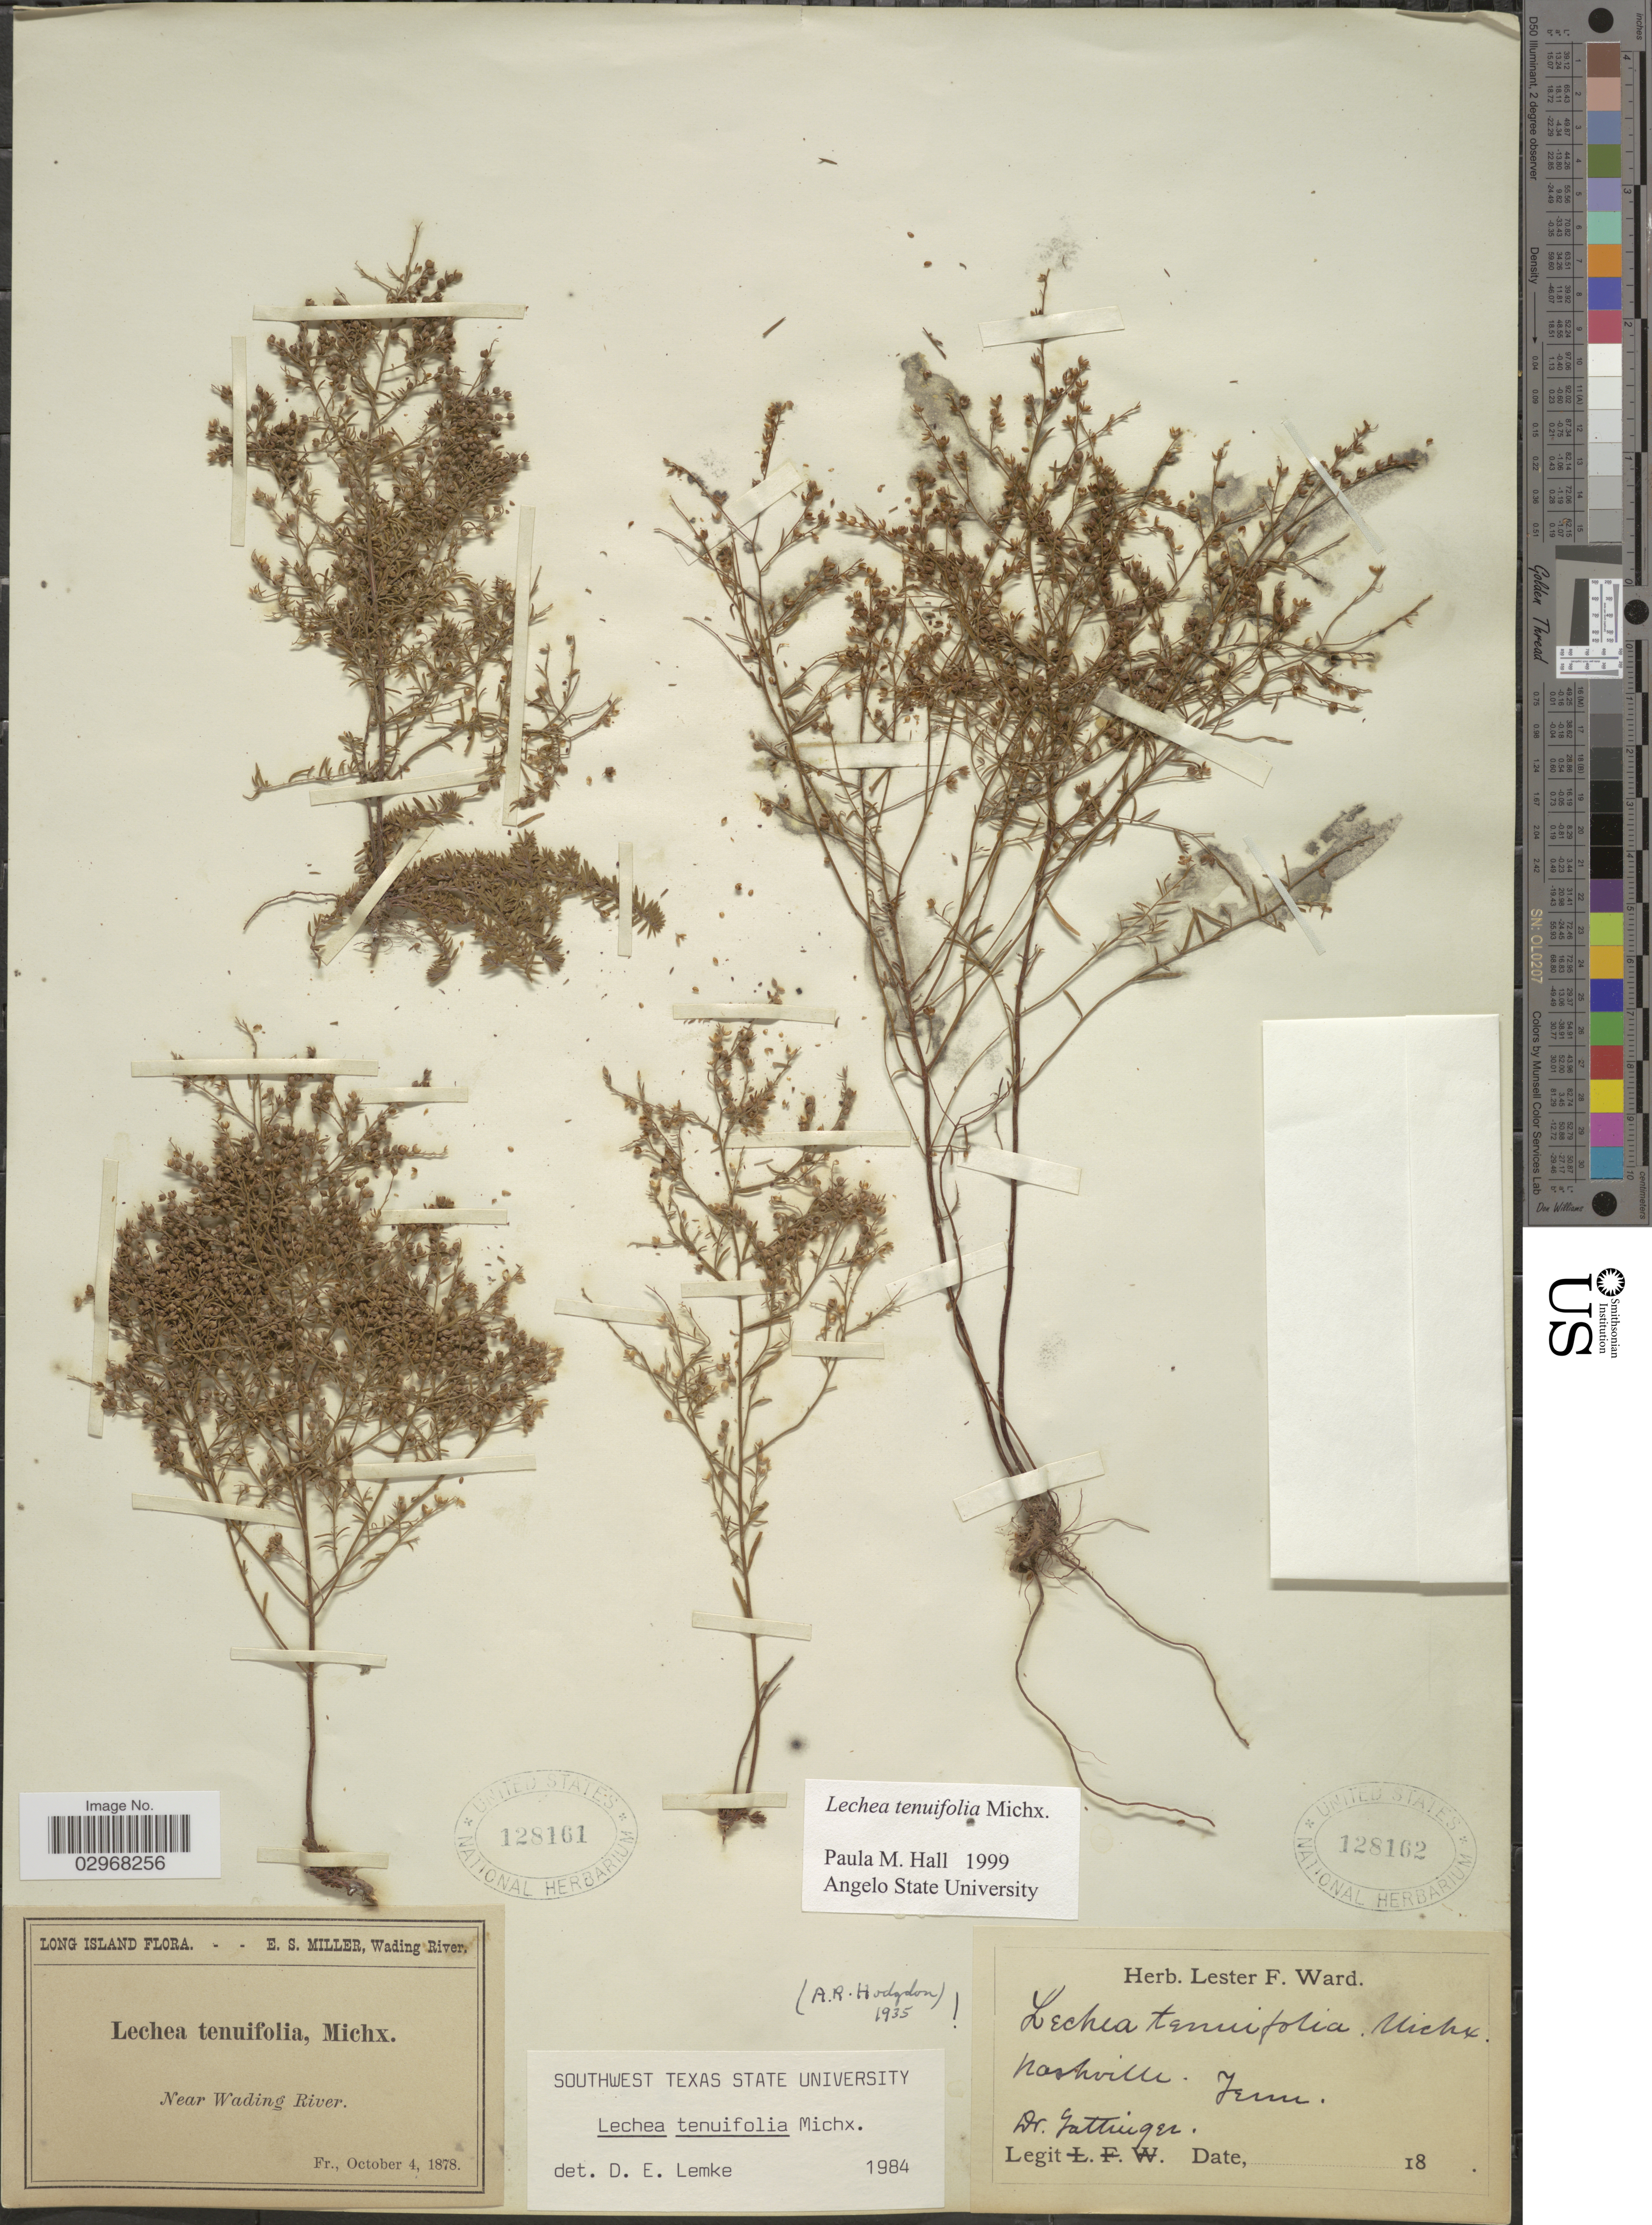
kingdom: Plantae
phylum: Tracheophyta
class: Magnoliopsida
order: Malvales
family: Cistaceae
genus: Lechea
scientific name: Lechea tenuifolia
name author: Michx.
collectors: E. S. Miller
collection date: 1878-10-04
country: United States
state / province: New York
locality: Long Island. Near Wading River.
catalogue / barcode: US 128161